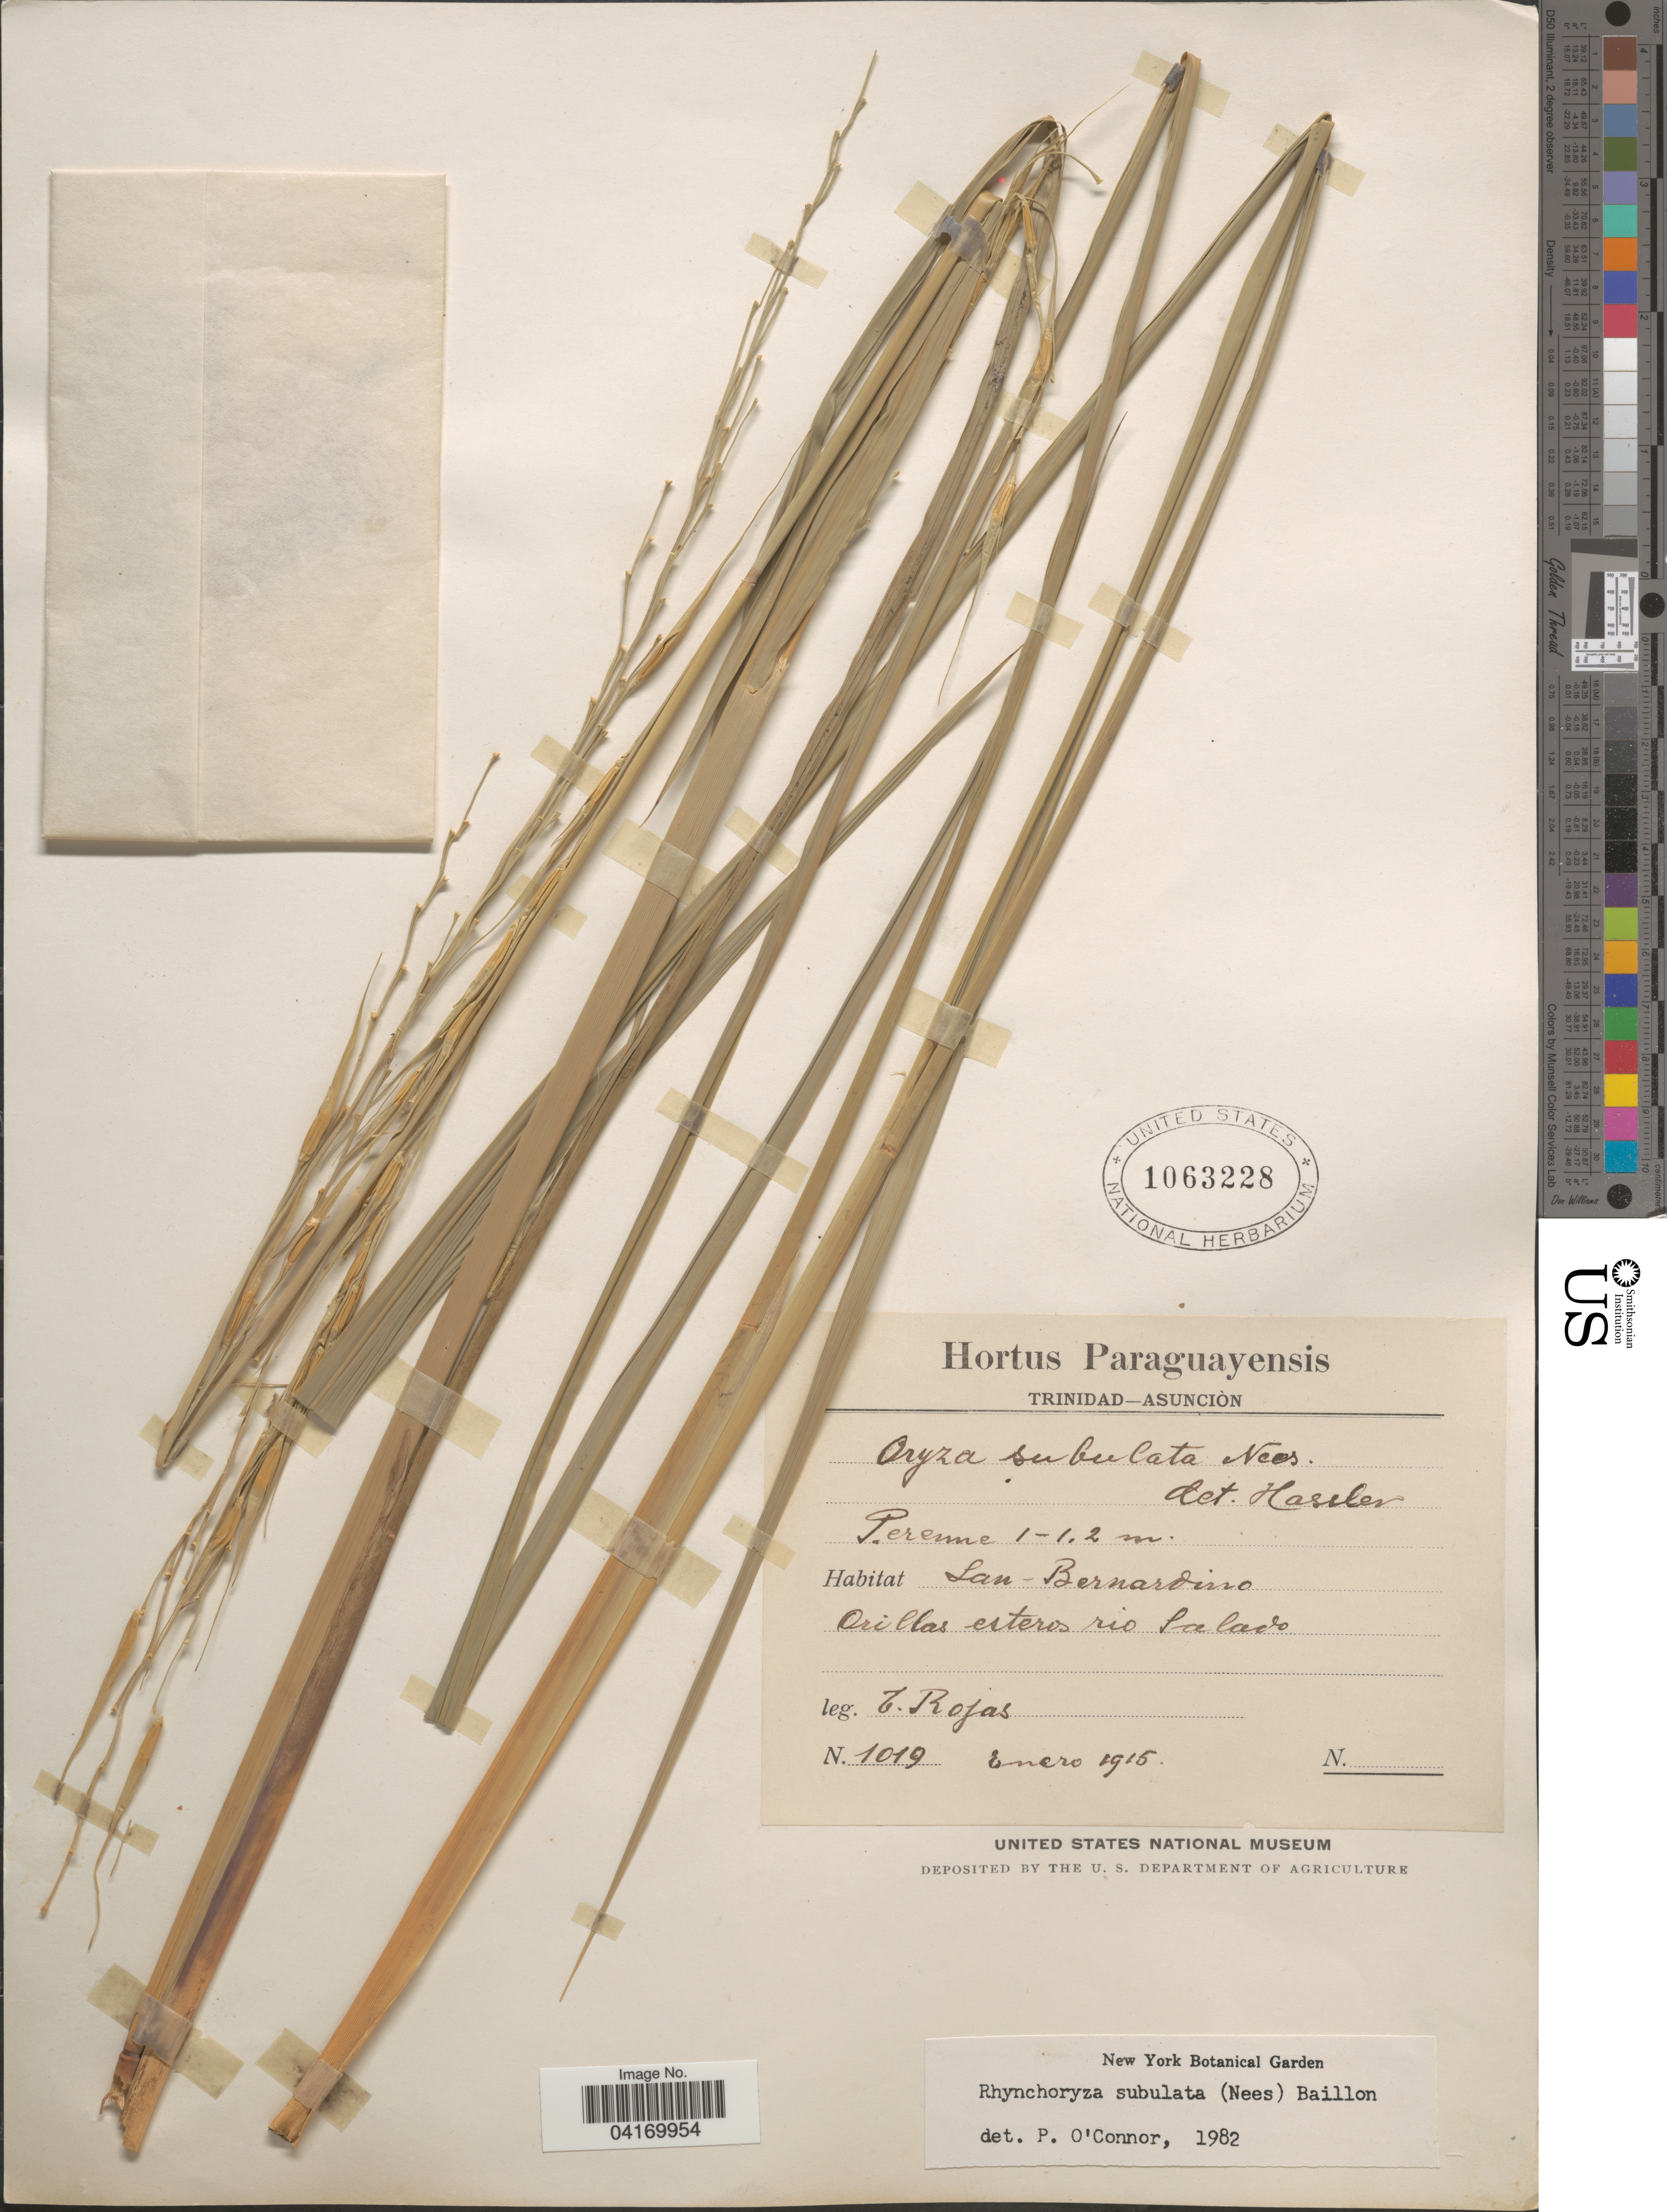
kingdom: Plantae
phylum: Tracheophyta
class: Liliopsida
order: Poales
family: Poaceae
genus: Rhynchoryza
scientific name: Rhynchoryza subulata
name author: (Nees) Baill.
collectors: T. Rojas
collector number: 1019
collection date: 1915-01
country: Paraguay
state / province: Asuncion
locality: San Bernardino. Orillas esteros rio Salado.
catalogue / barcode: US 1063228